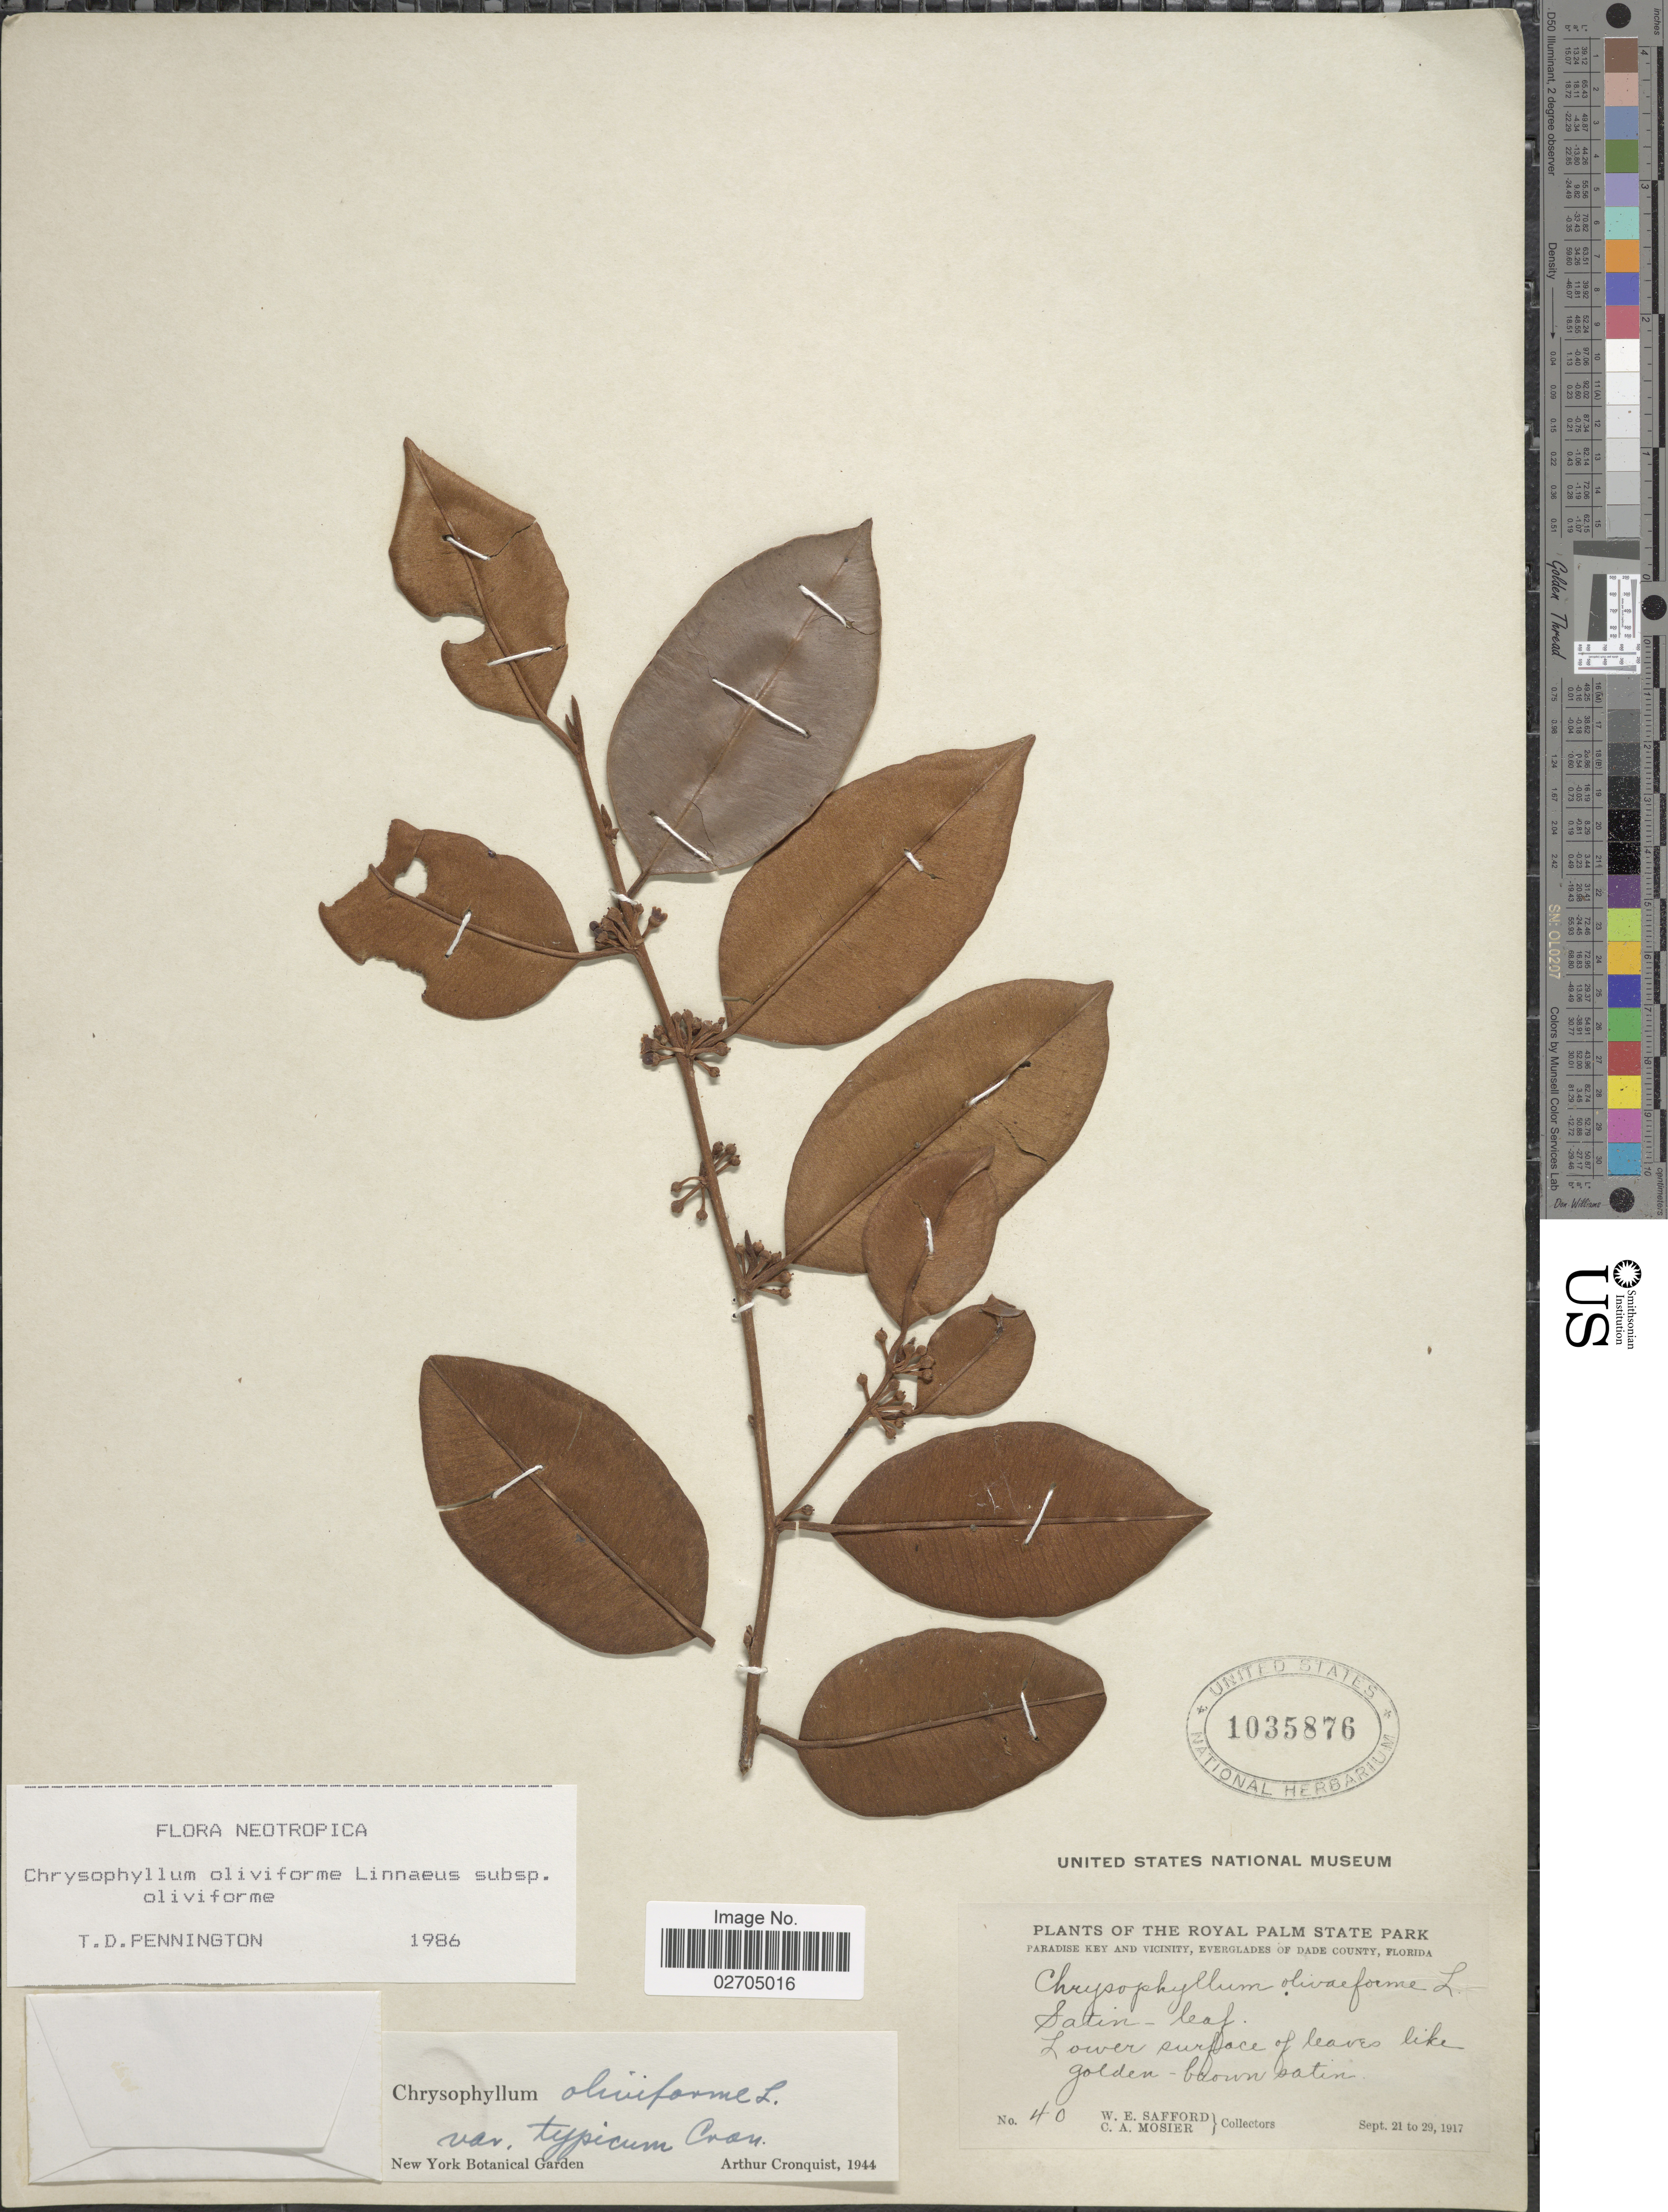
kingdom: Plantae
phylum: Tracheophyta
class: Magnoliopsida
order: Ericales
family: Sapotaceae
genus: Chrysophyllum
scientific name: Chrysophyllum oliviforme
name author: L.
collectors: W. E. Safford & C. A. Mosier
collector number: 40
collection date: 1917-09-21/1917-09-29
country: United States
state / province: Florida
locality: The Royal Palm State Park, Paradise Key and vicinity, Everglades of Dade County.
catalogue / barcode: US 1035876